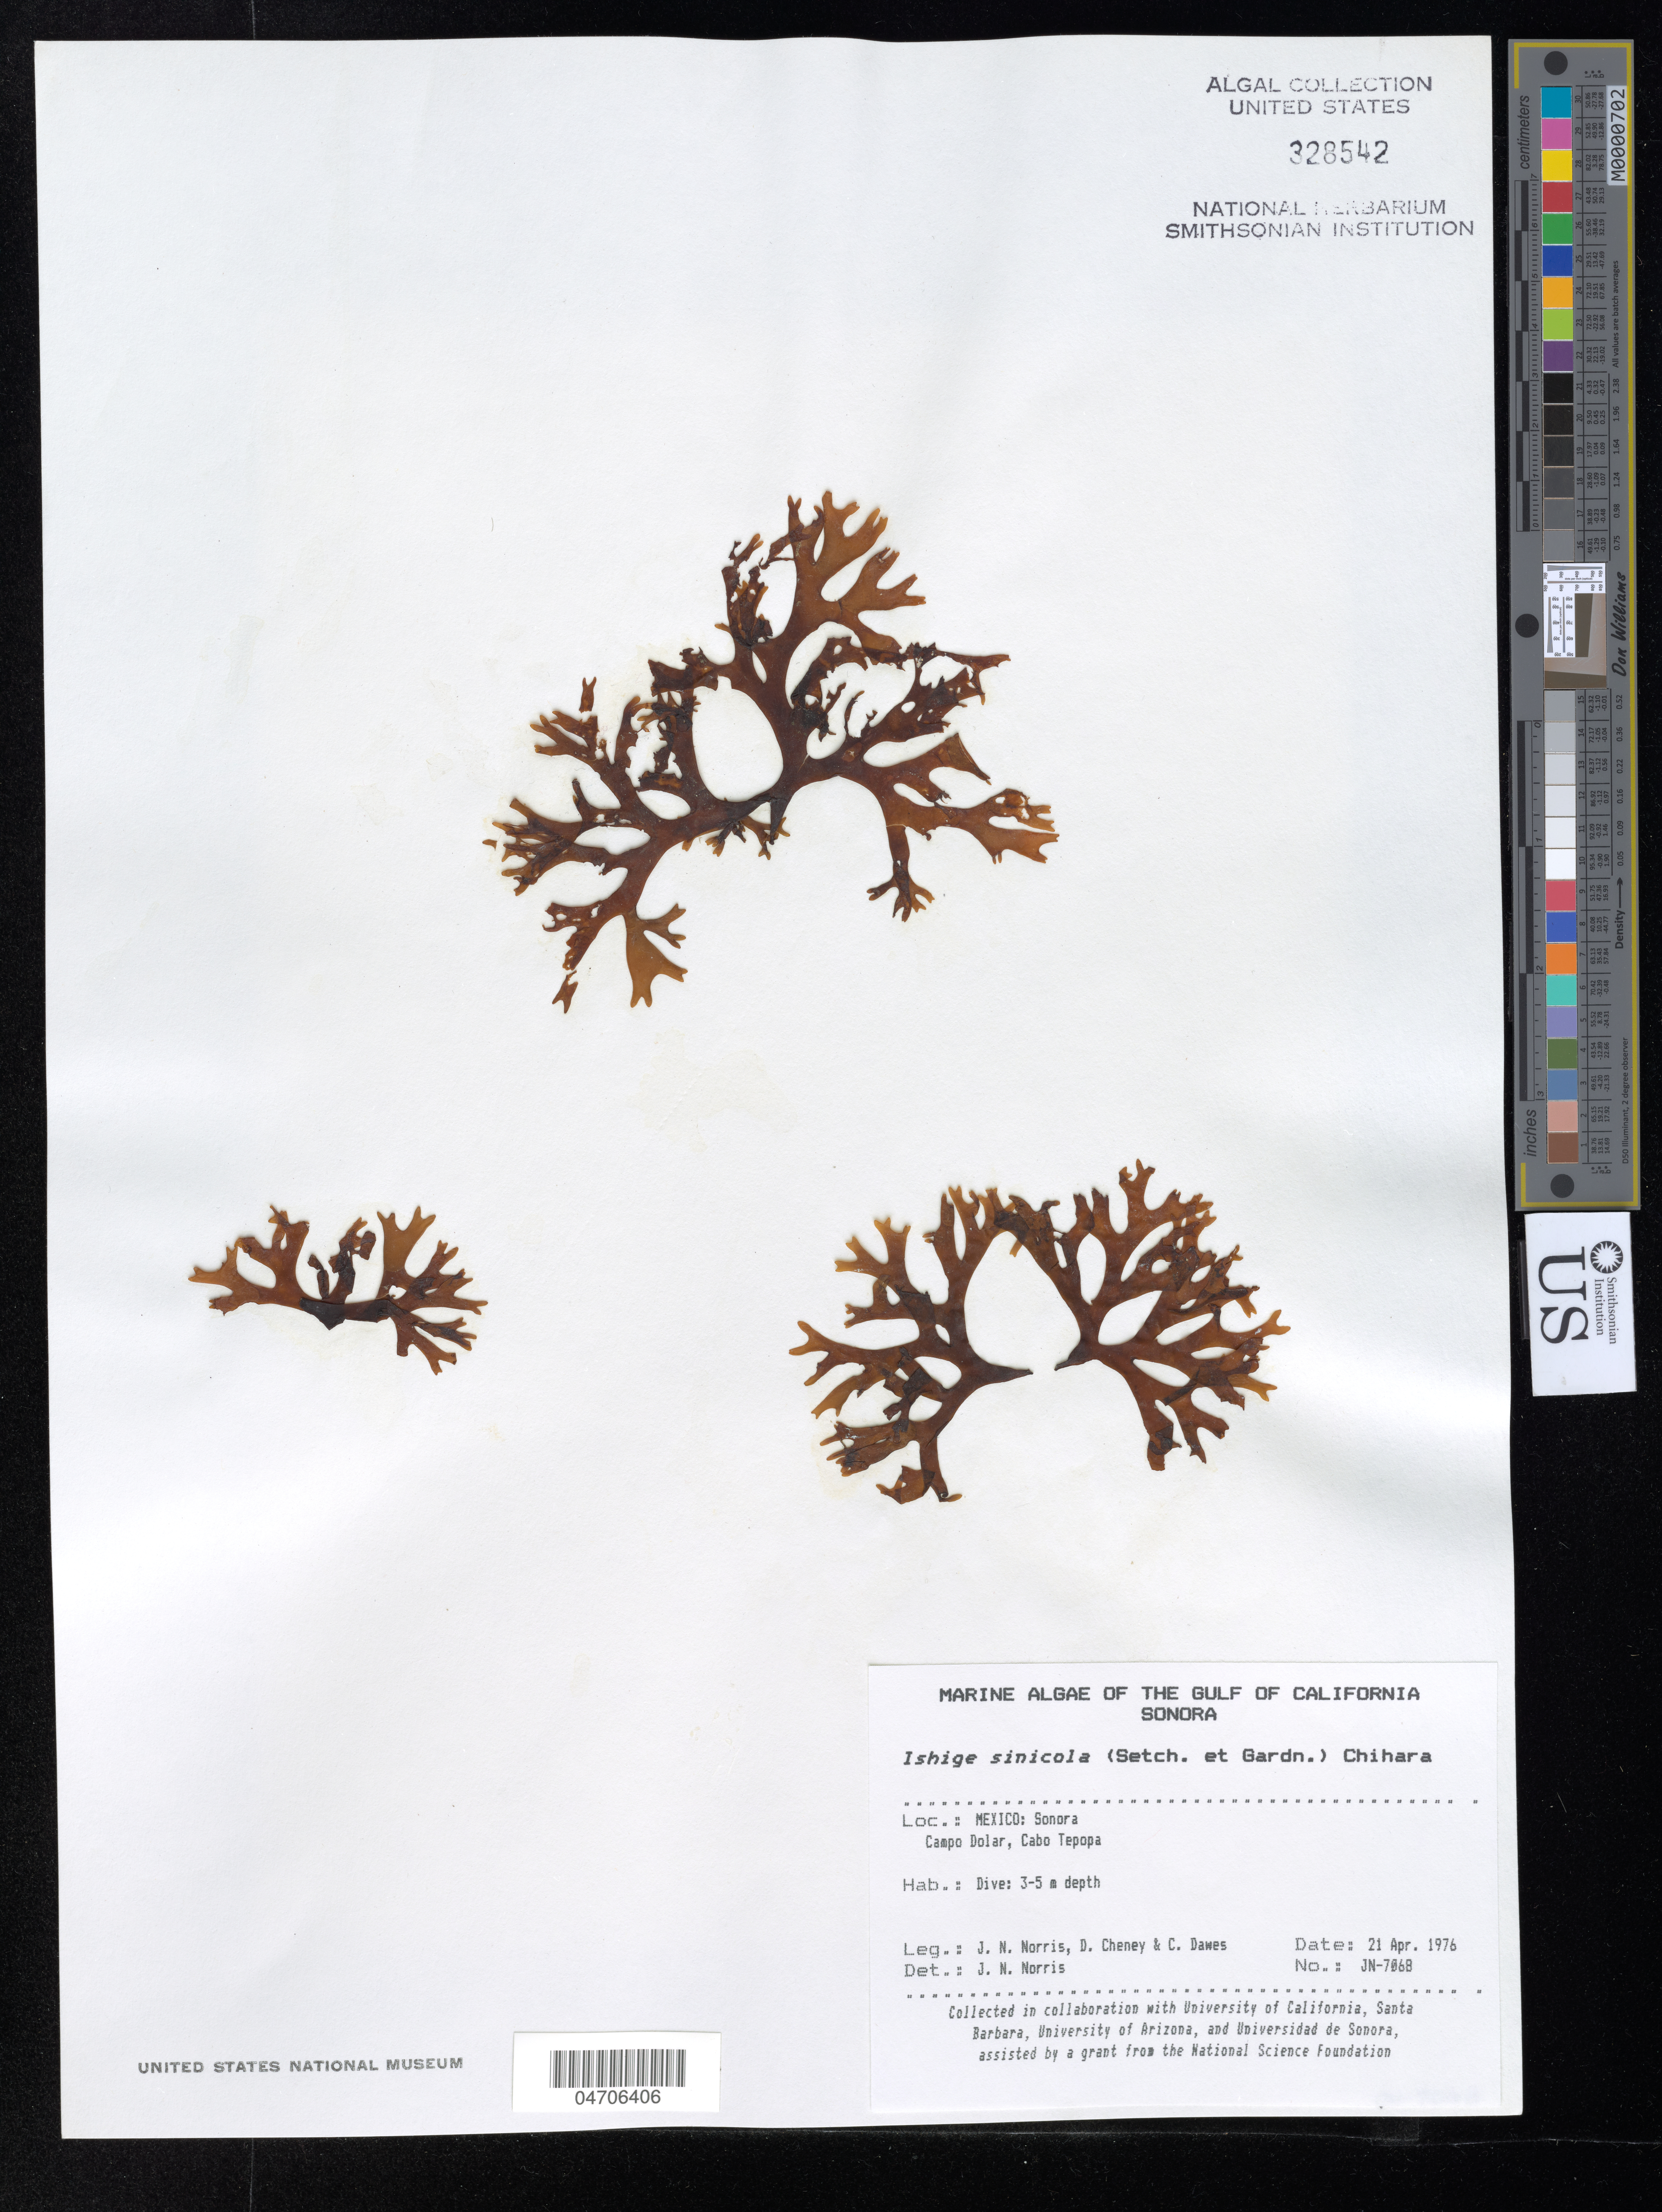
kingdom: Chromista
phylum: Ochrophyta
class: Phaeophyceae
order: Ishigeales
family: Ishigeaceae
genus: Ishige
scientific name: Ishige sinicola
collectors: J. Norris, D. Cheney & C. Dawes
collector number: JN-7068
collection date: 1976-04-21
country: Mexico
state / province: Sonora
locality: The Gulf of California. Campo Dolar, Cabo Tepopa.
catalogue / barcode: US 328542